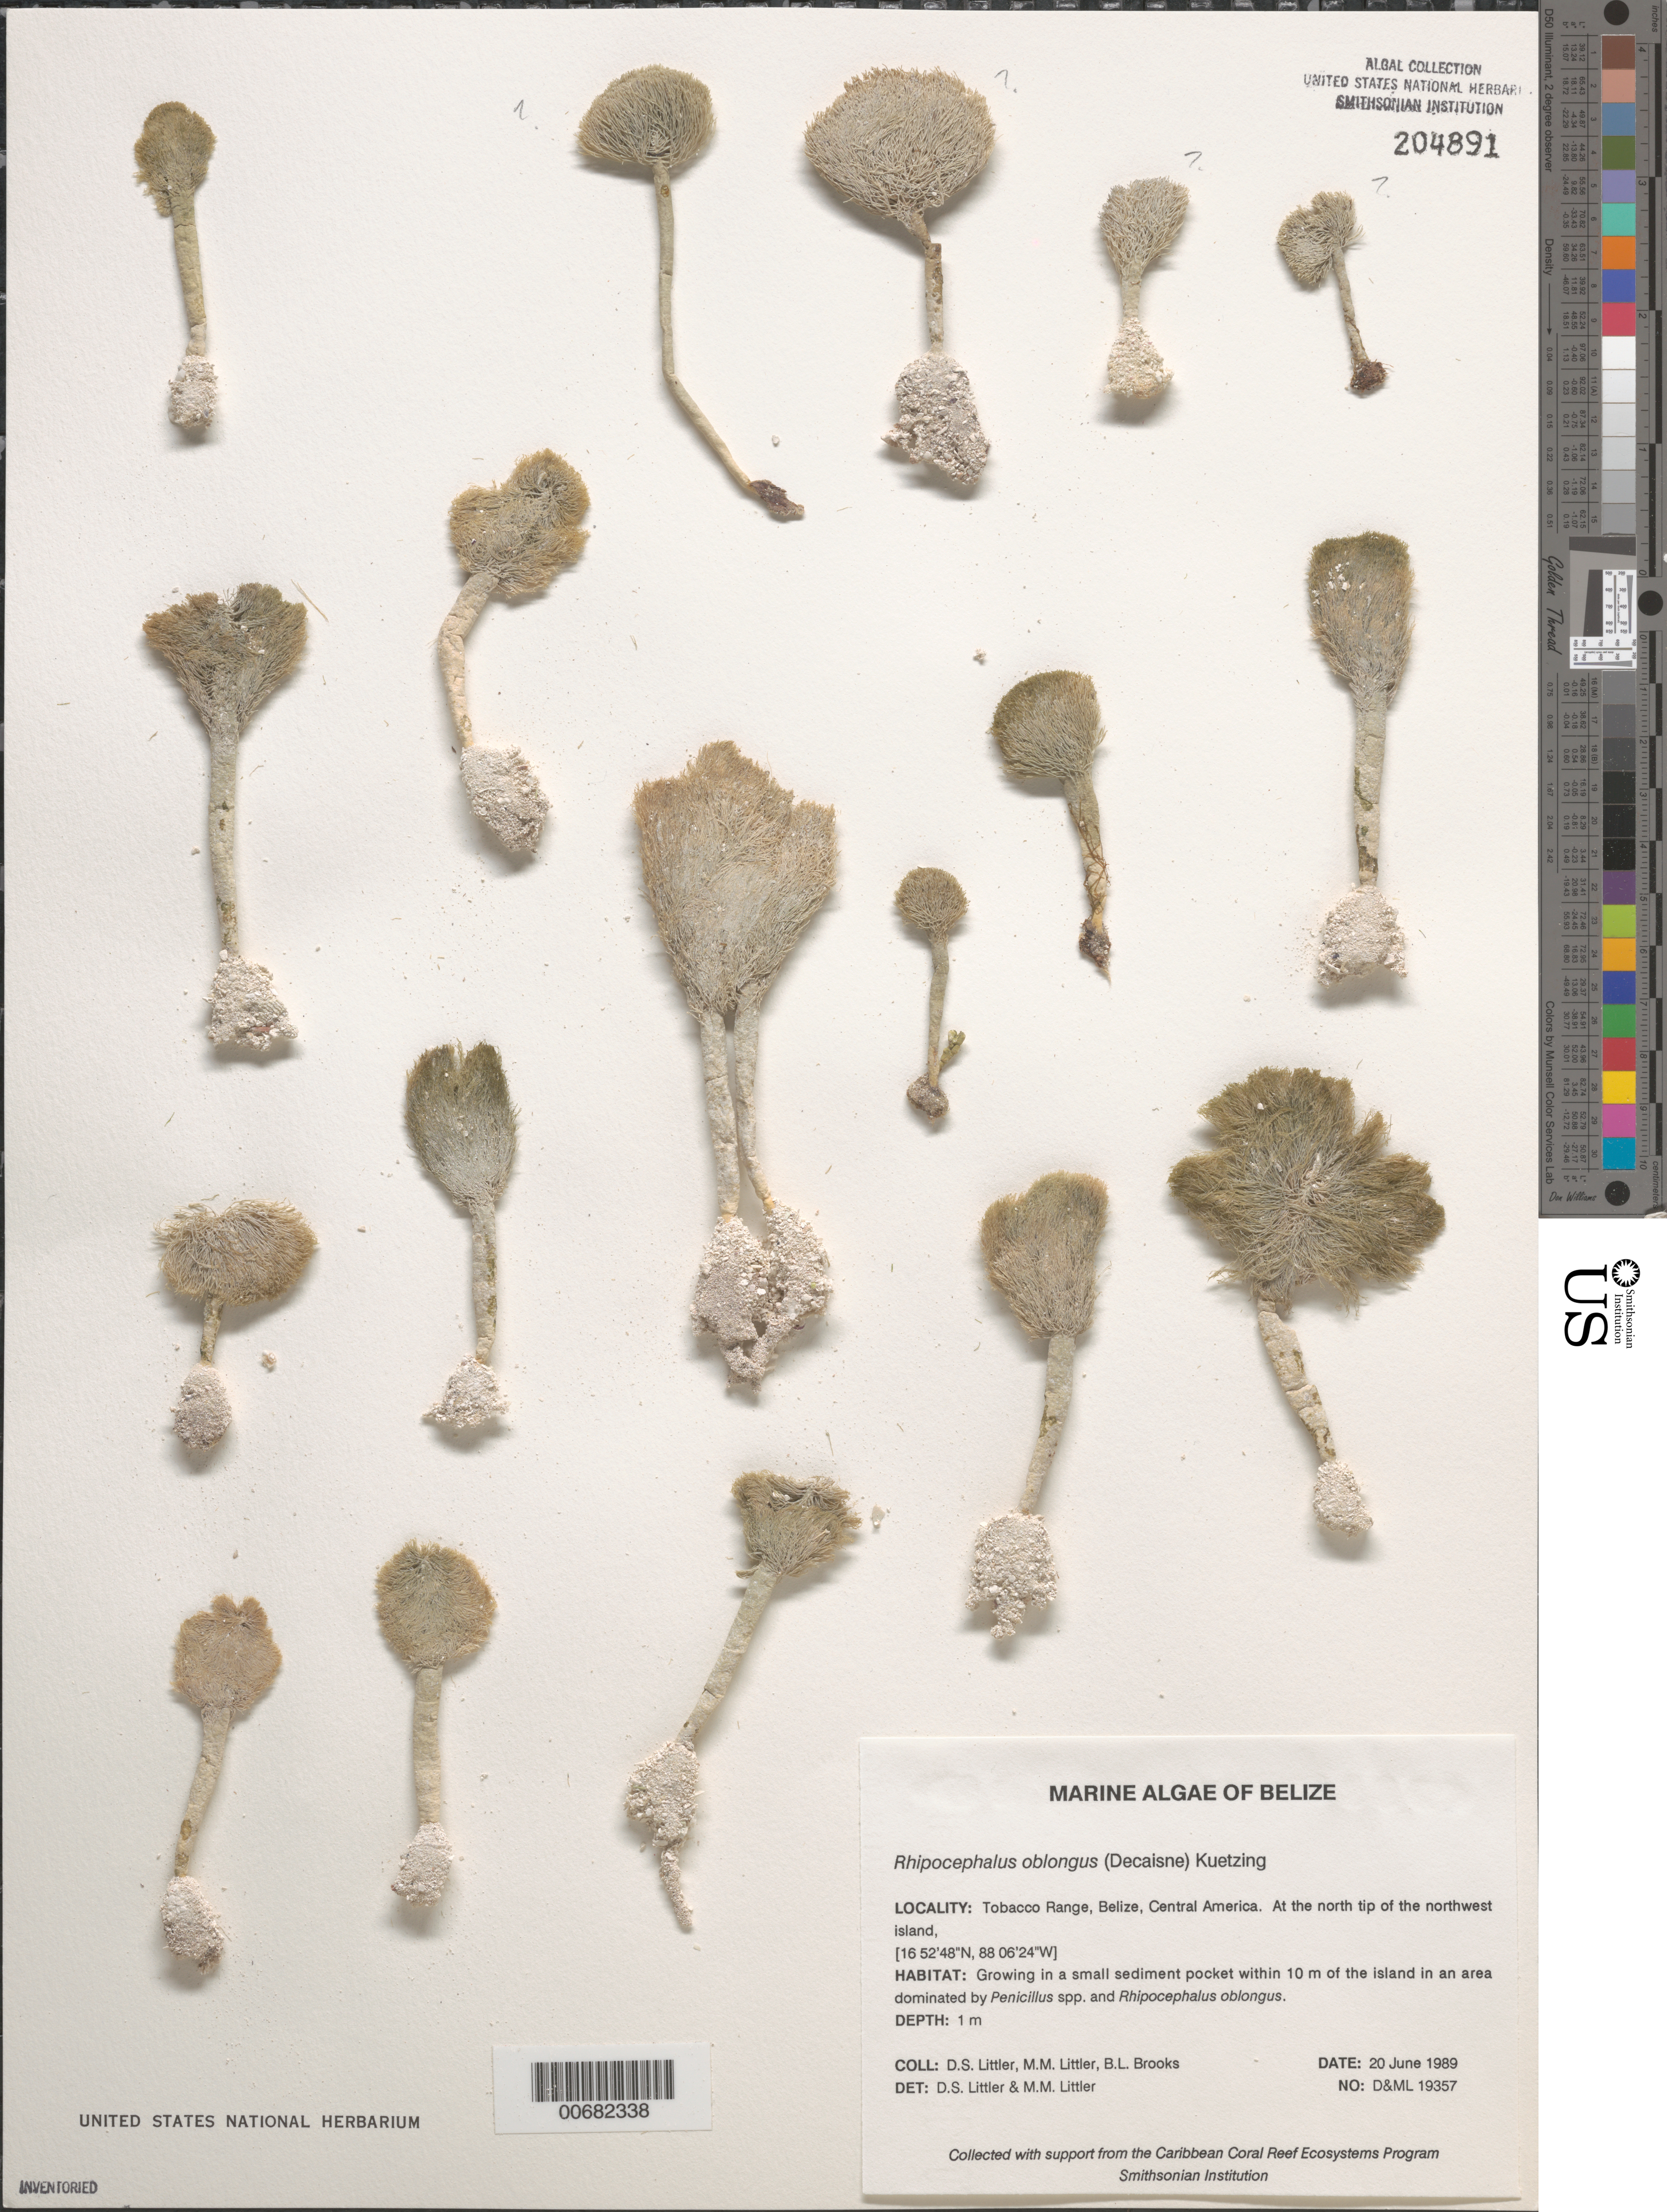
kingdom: Plantae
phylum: Chlorophyta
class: Ulvophyceae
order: Bryopsidales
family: Udoteaceae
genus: Rhipocephalus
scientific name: Rhipocephalus oblongus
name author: (Decne.) Kütz.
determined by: Littler, D. S.; Littler, M. M.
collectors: D. S. Littler, M. M. Littler & B. Brooks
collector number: D&ML 19357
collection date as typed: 20 Jun 1989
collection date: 1989-06-20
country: Belize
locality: Tobacco Range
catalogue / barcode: US 204891